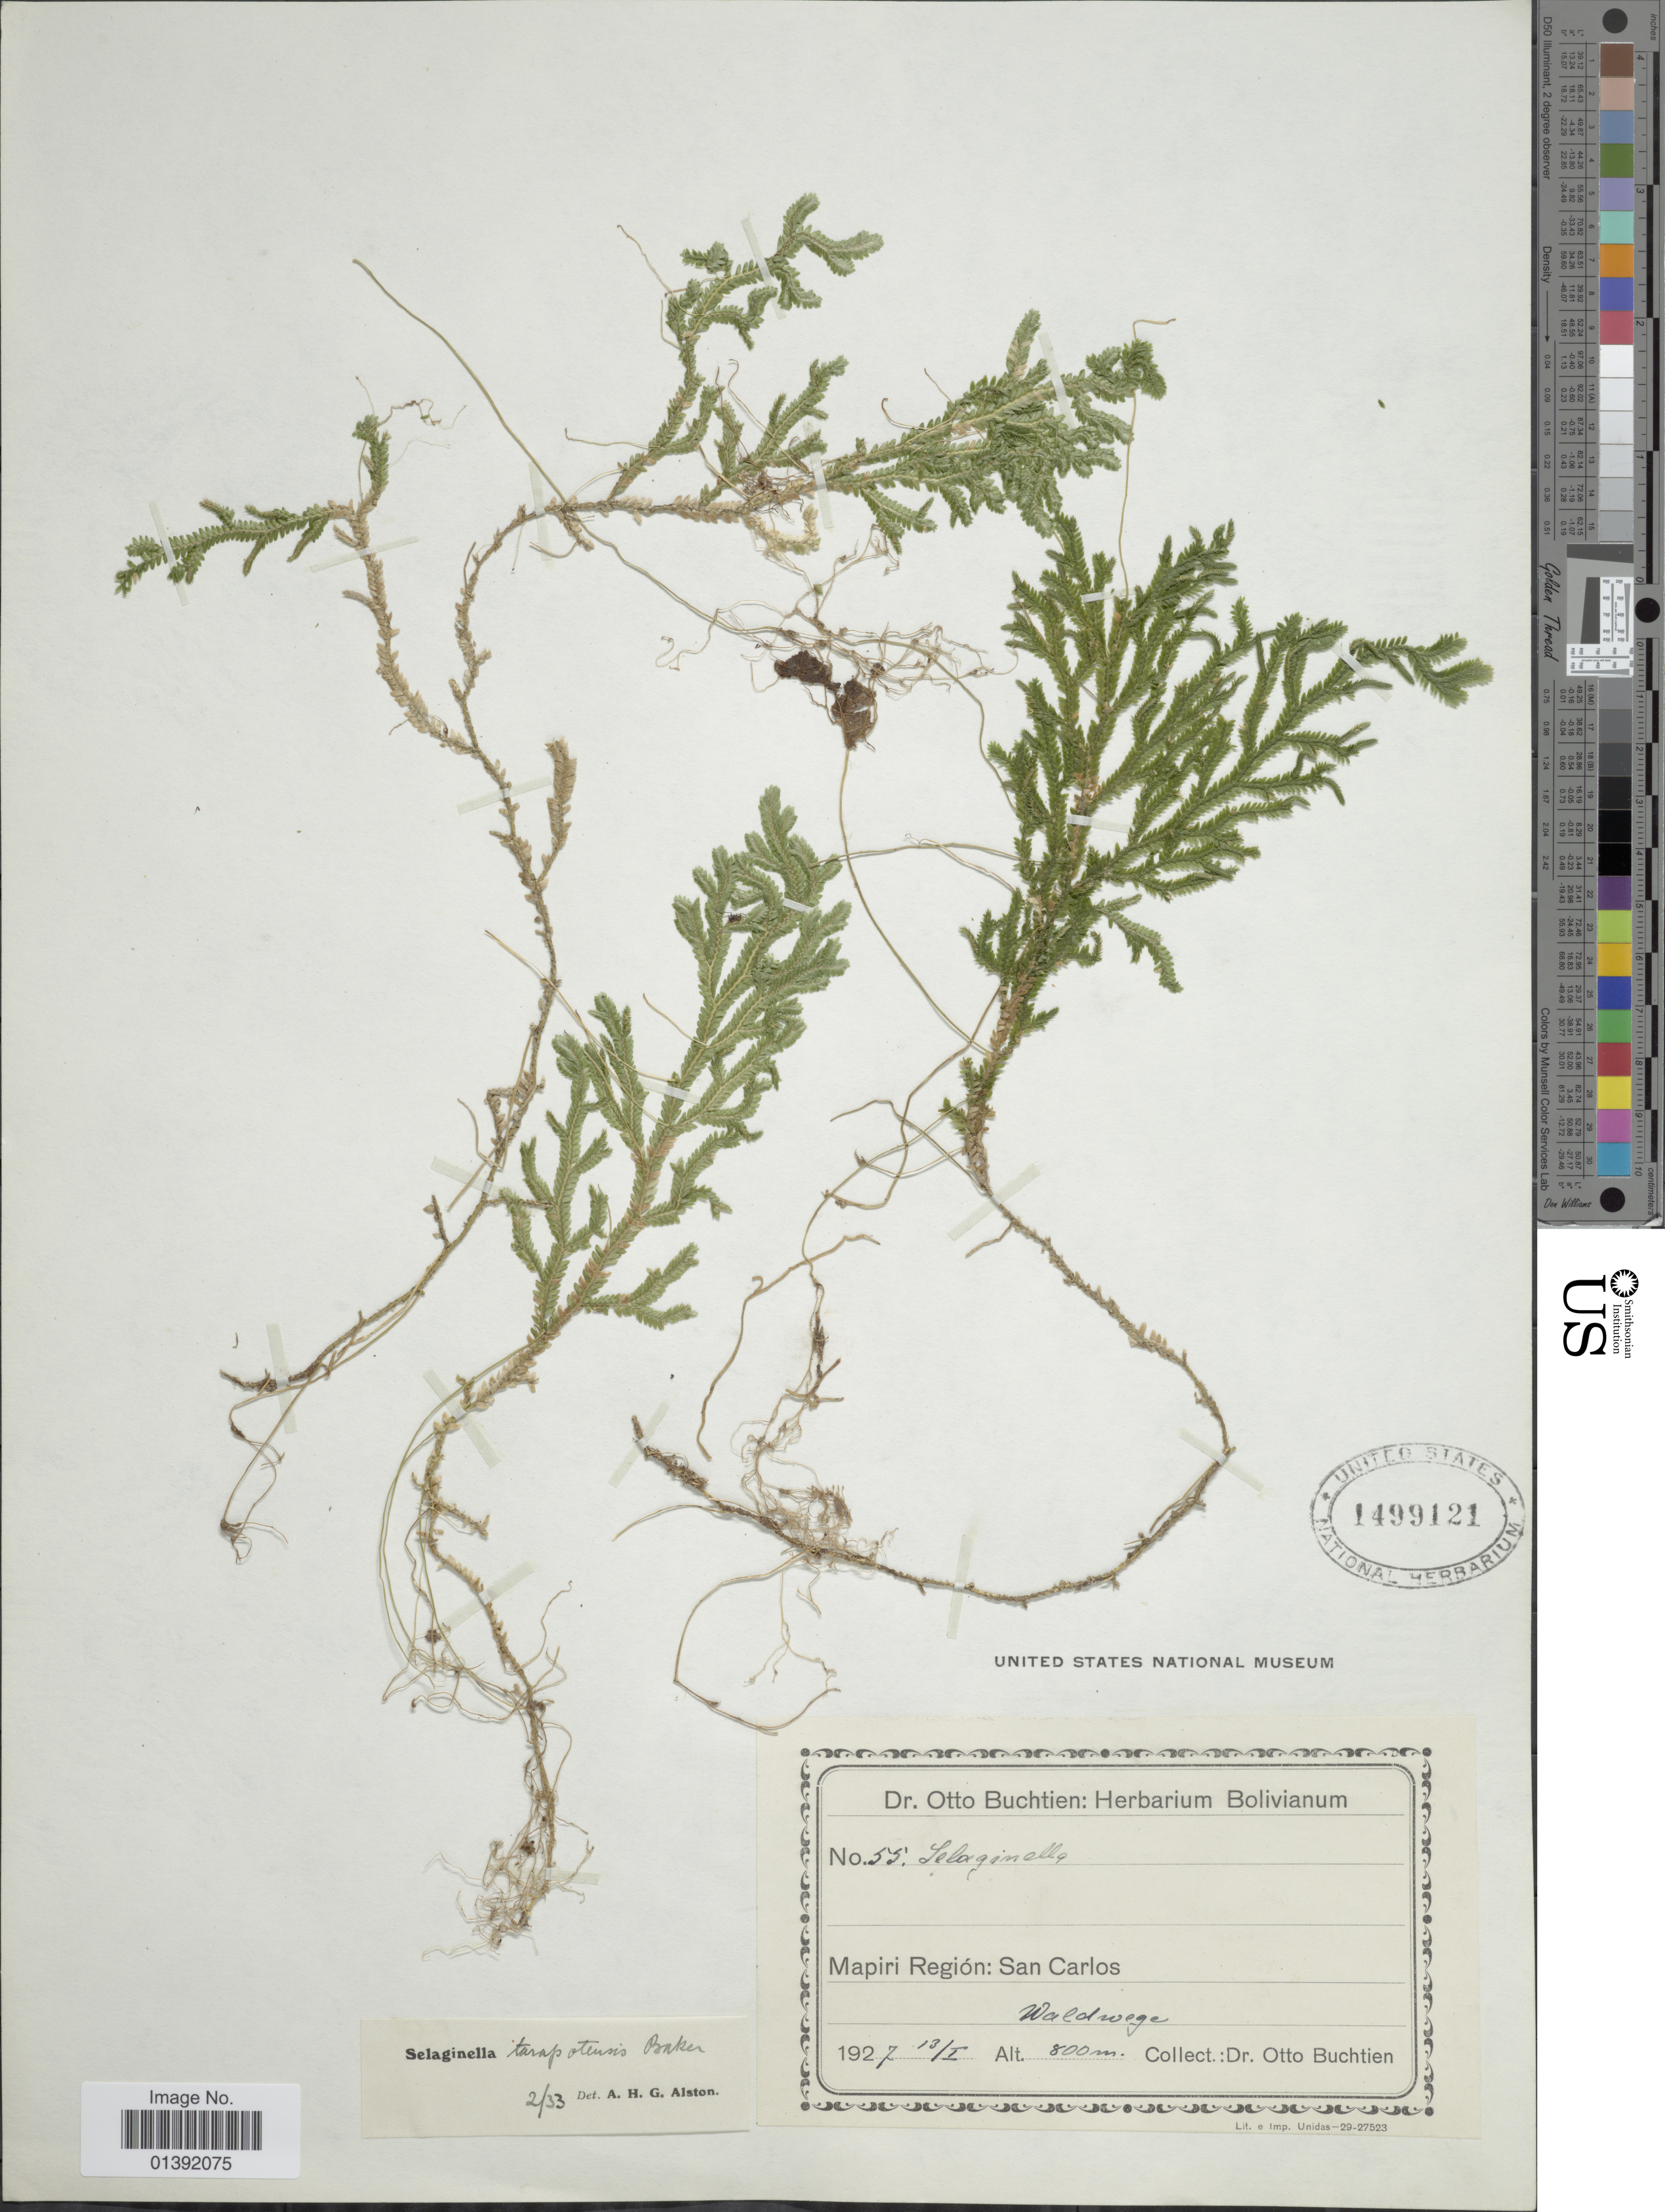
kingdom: Plantae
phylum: Tracheophyta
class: Lycopodiopsida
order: Selaginellales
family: Selaginellaceae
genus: Selaginella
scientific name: Selaginella tarapotensis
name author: Baker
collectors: O. Buchtien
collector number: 55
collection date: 1927-01-13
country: Bolivia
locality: Mapiri Region: San Carlos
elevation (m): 800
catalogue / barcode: US 1499121